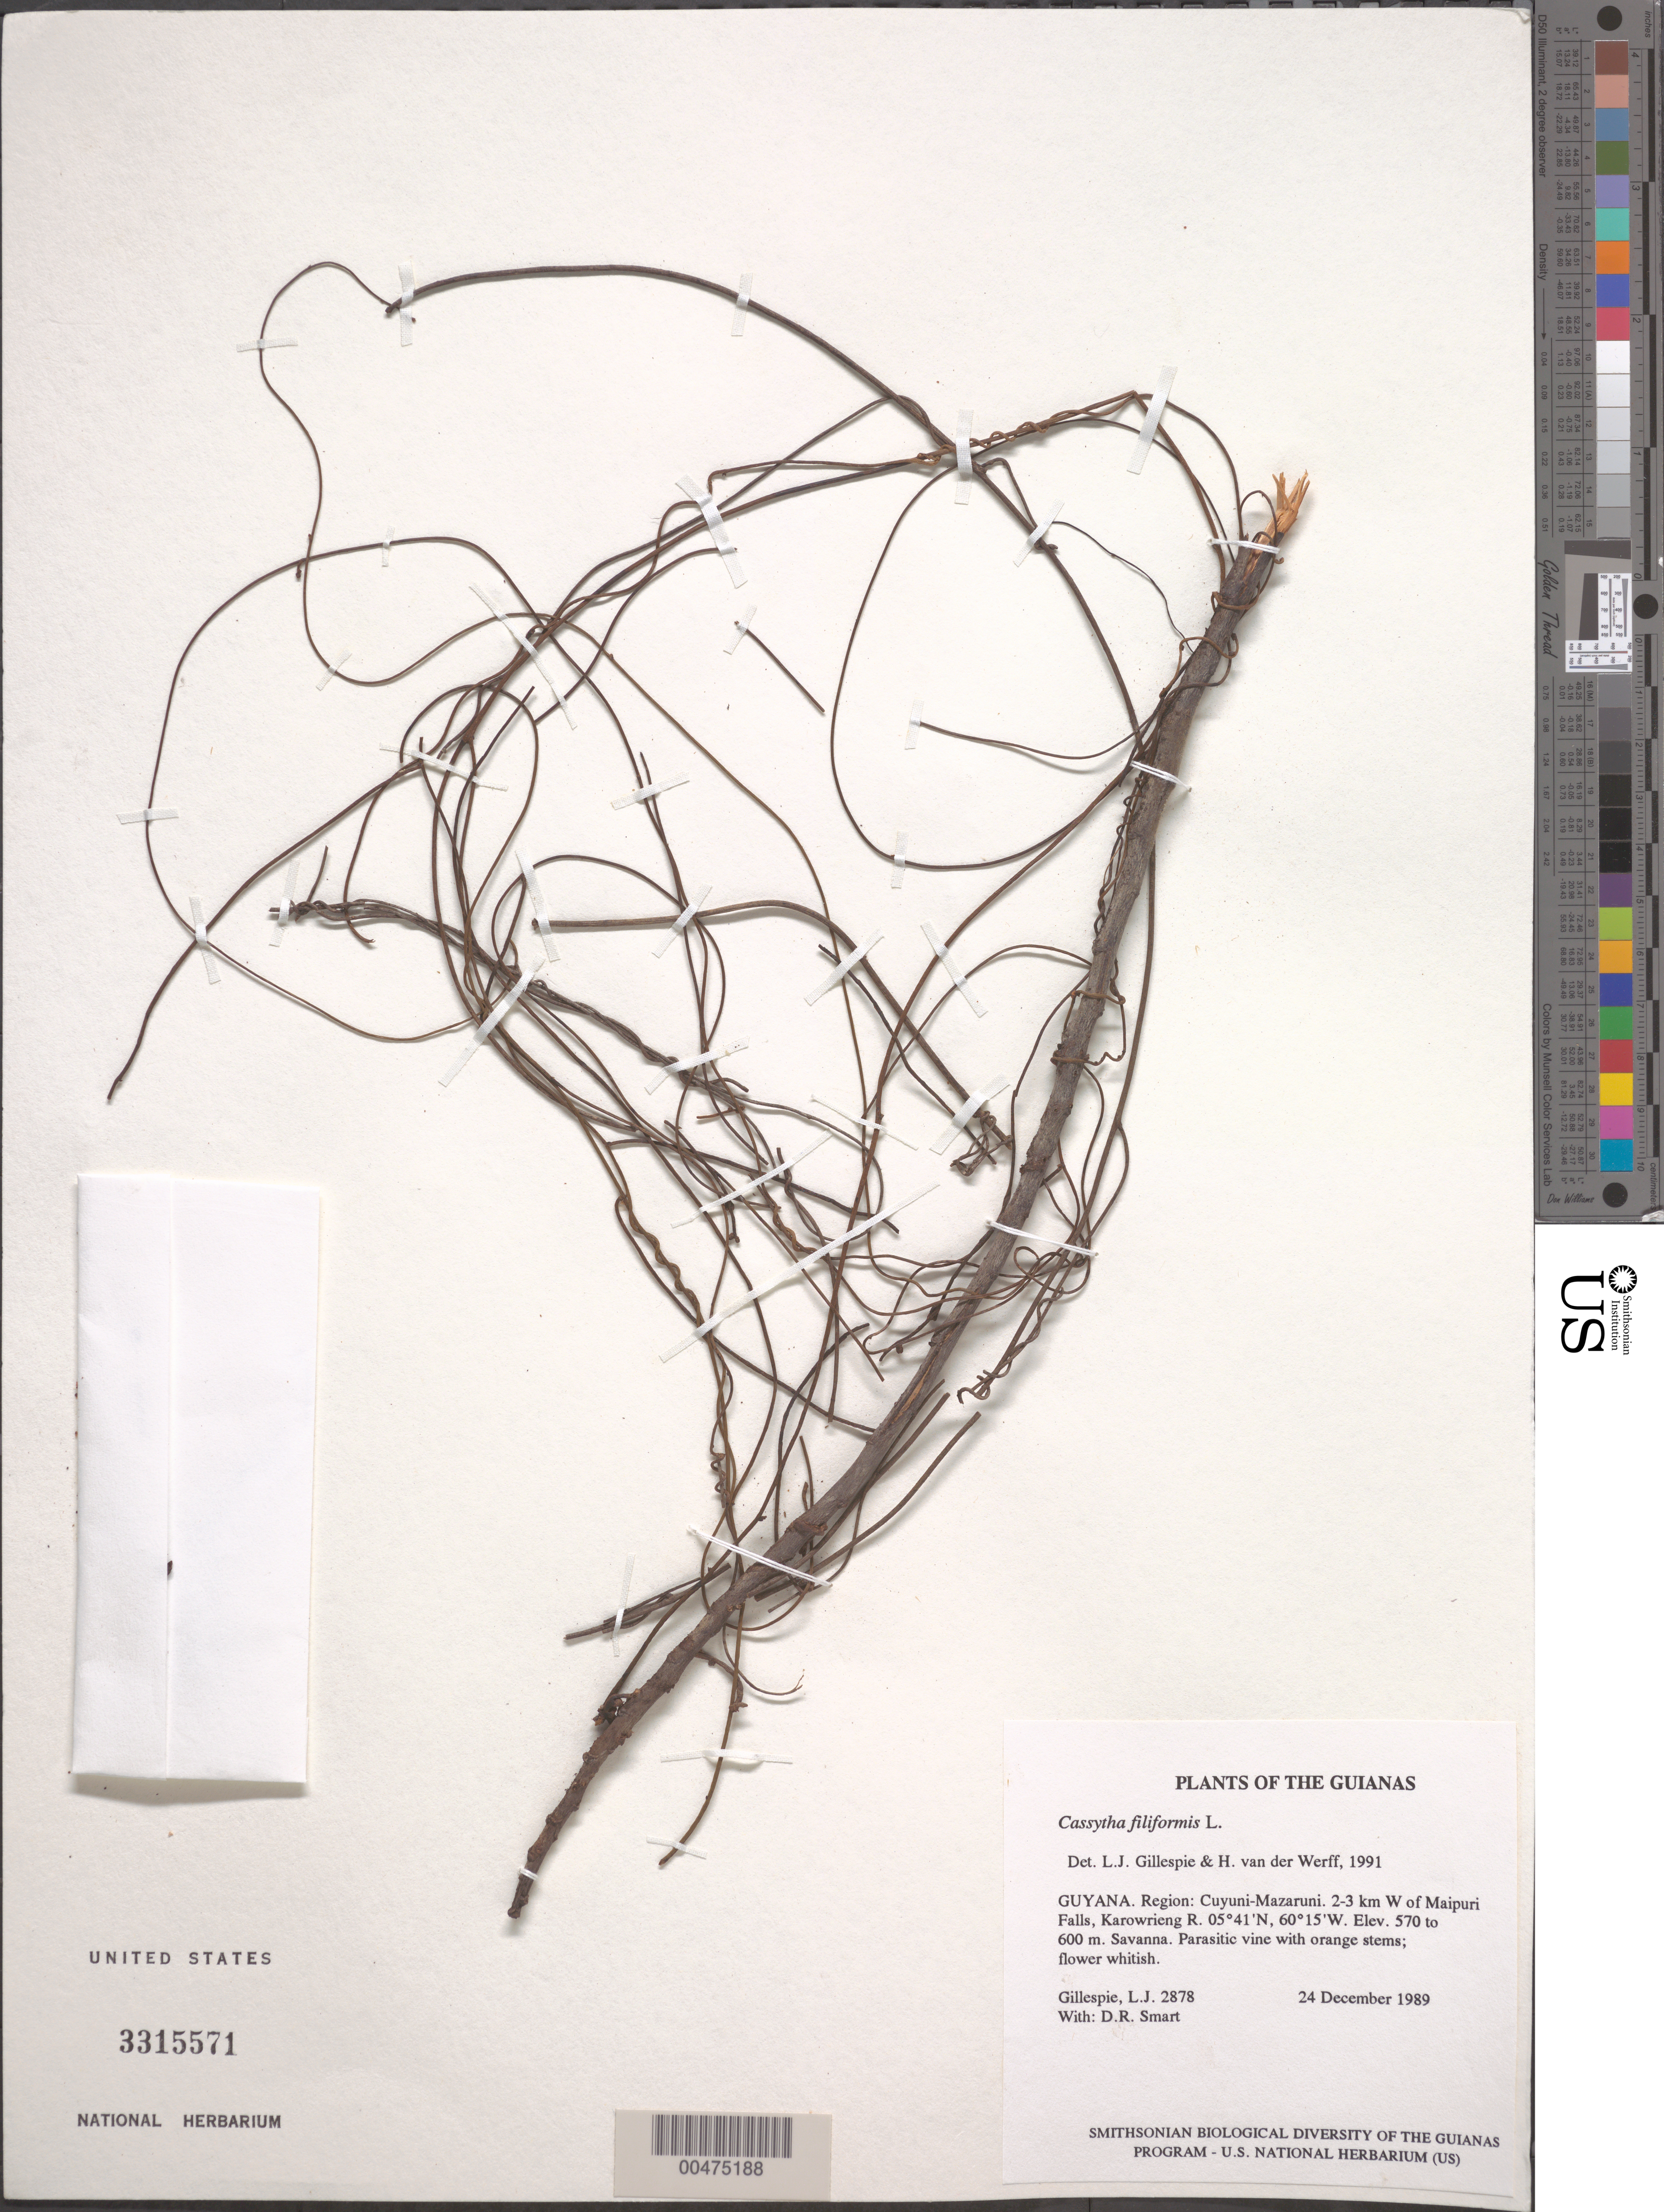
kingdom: Plantae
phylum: Tracheophyta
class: Magnoliopsida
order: Laurales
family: Lauraceae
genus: Cassytha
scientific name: Cassytha filiformis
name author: L.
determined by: Gillespie, L. J.; van der Werff, H.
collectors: L. J. Gillespie & D. R. Smart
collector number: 2878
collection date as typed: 24 December 1989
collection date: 1989-12-24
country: Guyana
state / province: Cuyuni-Mazaruni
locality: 2-3 km W of Maipuri Falls, Karowrieng R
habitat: Savanna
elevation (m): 570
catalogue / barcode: US 3315571